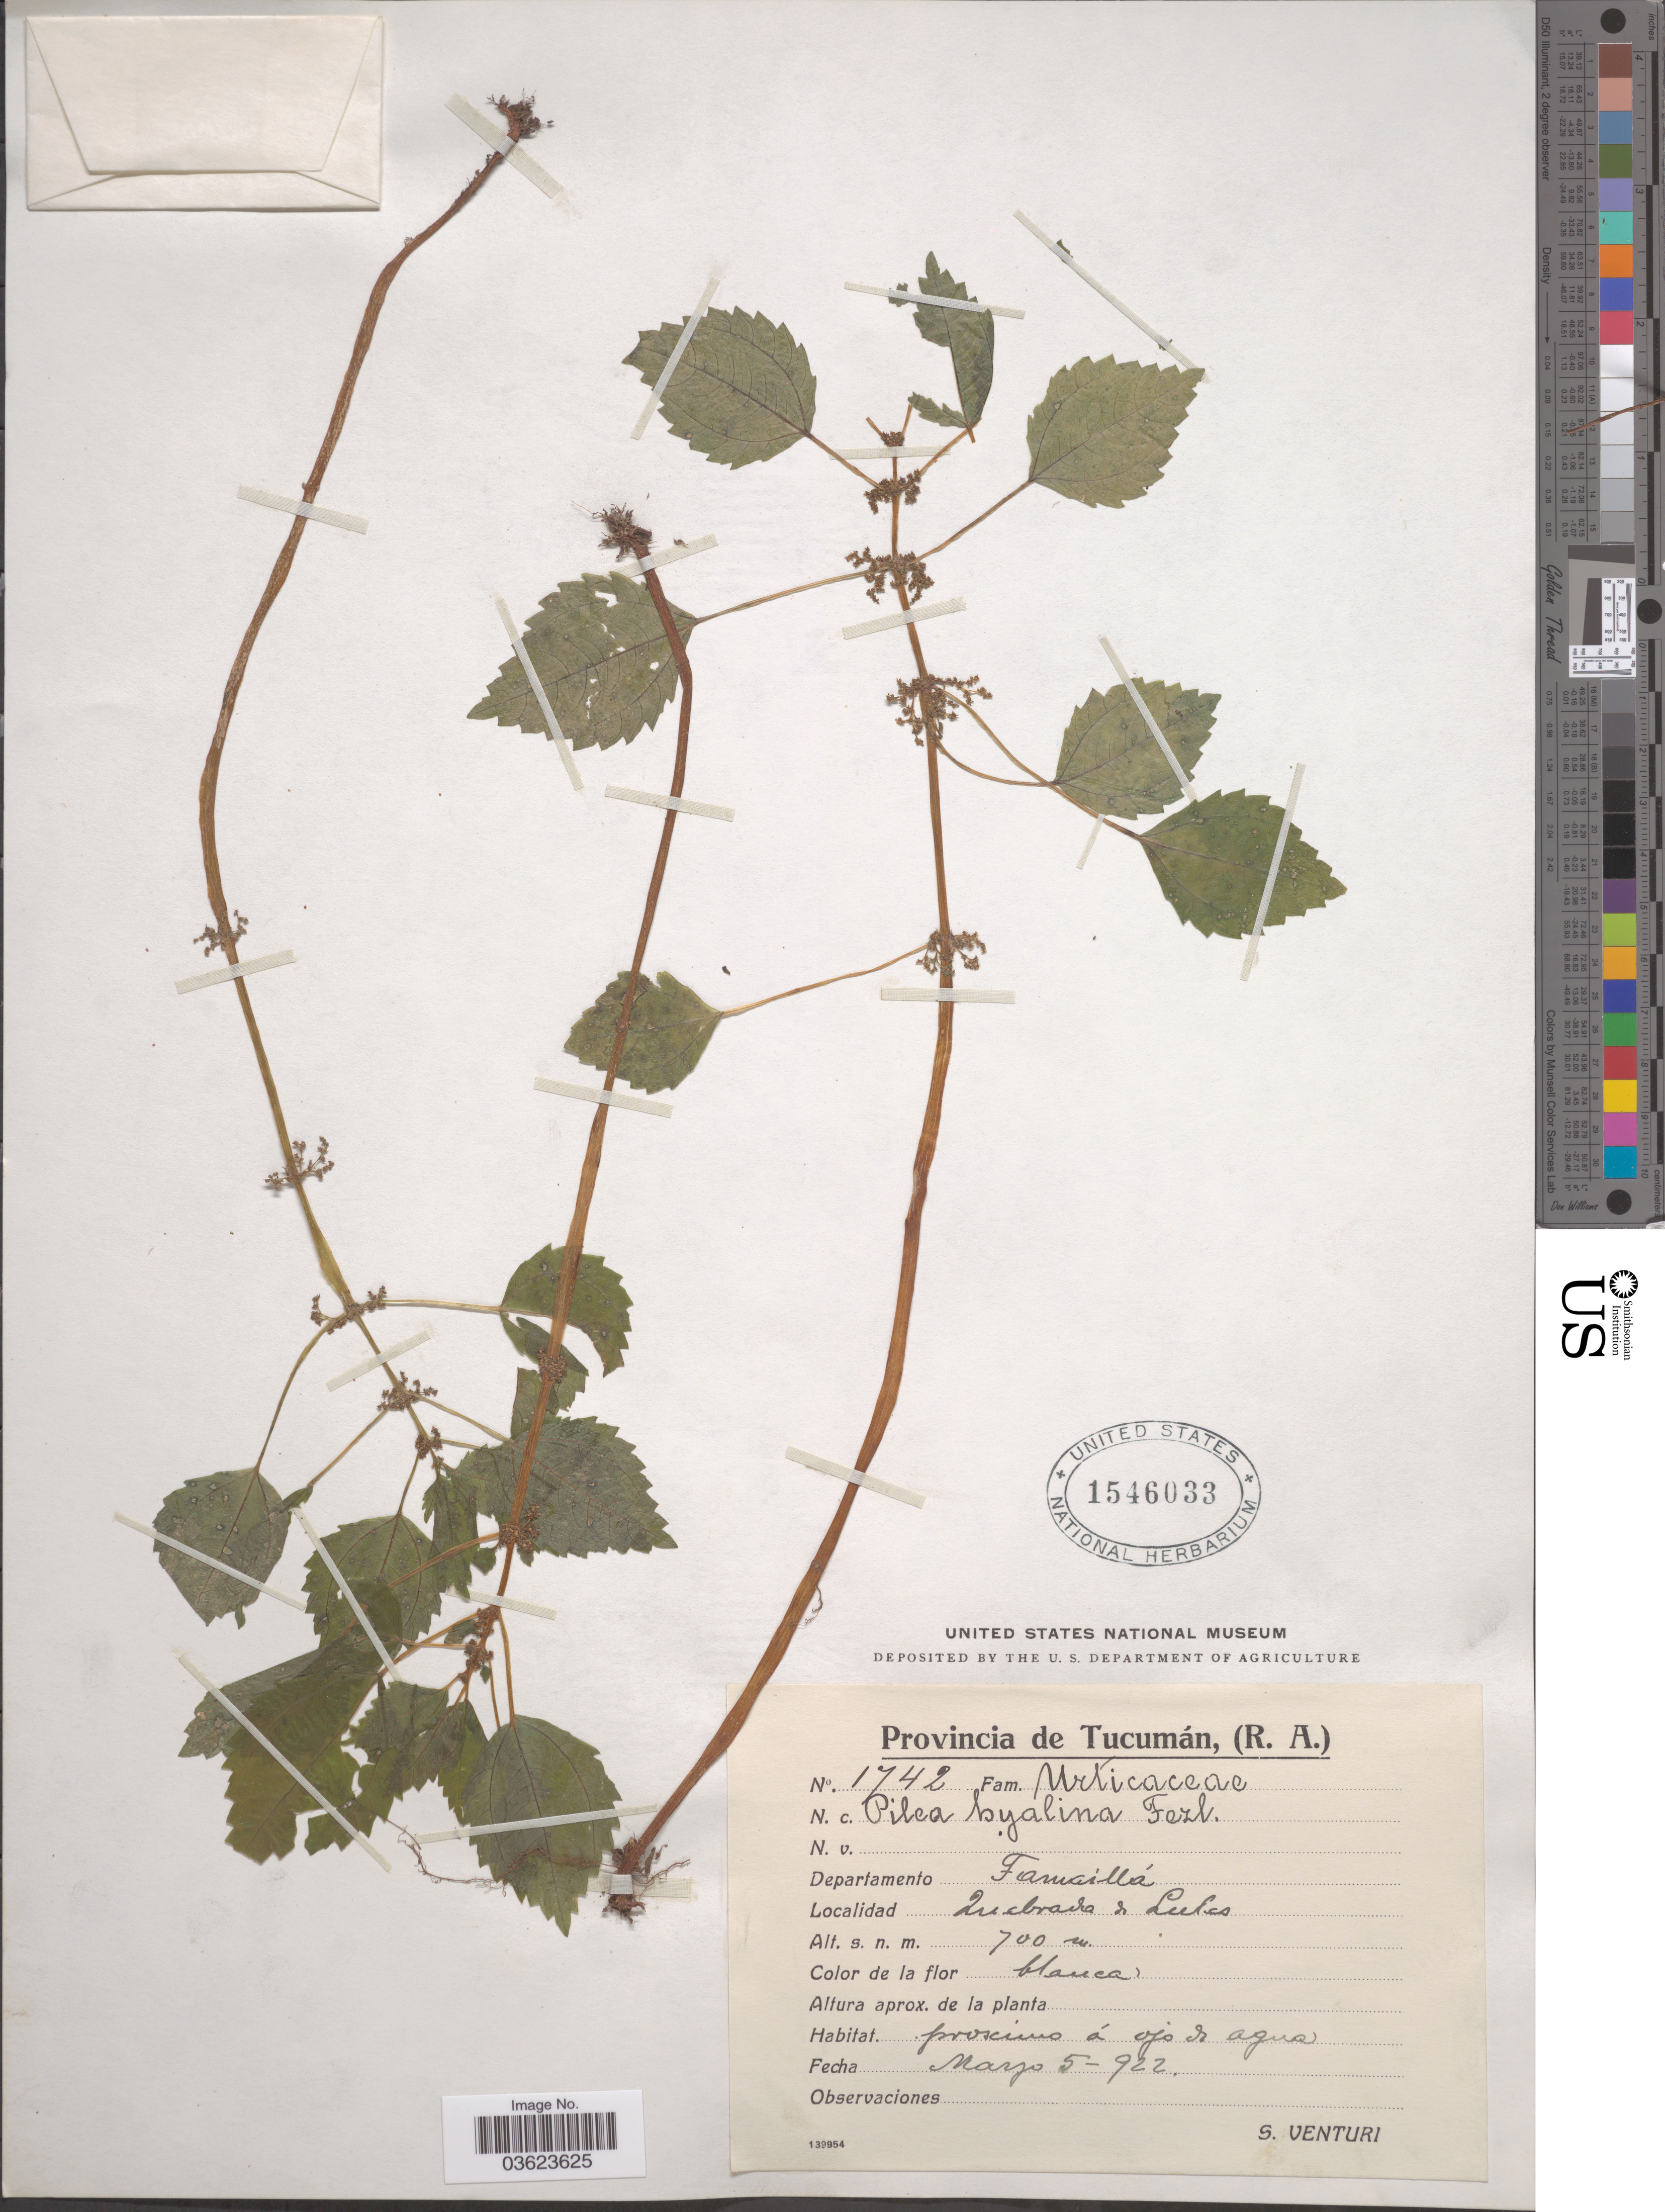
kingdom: Plantae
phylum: Tracheophyta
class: Magnoliopsida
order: Rosales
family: Urticaceae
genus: Pilea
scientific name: Pilea hyalina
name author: Fenzl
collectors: S. Venturi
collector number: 1742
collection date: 1922-03-05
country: Argentina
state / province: Tucuman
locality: Departamento Famaillá. Quebrada de Lules.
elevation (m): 700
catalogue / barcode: US 1546033